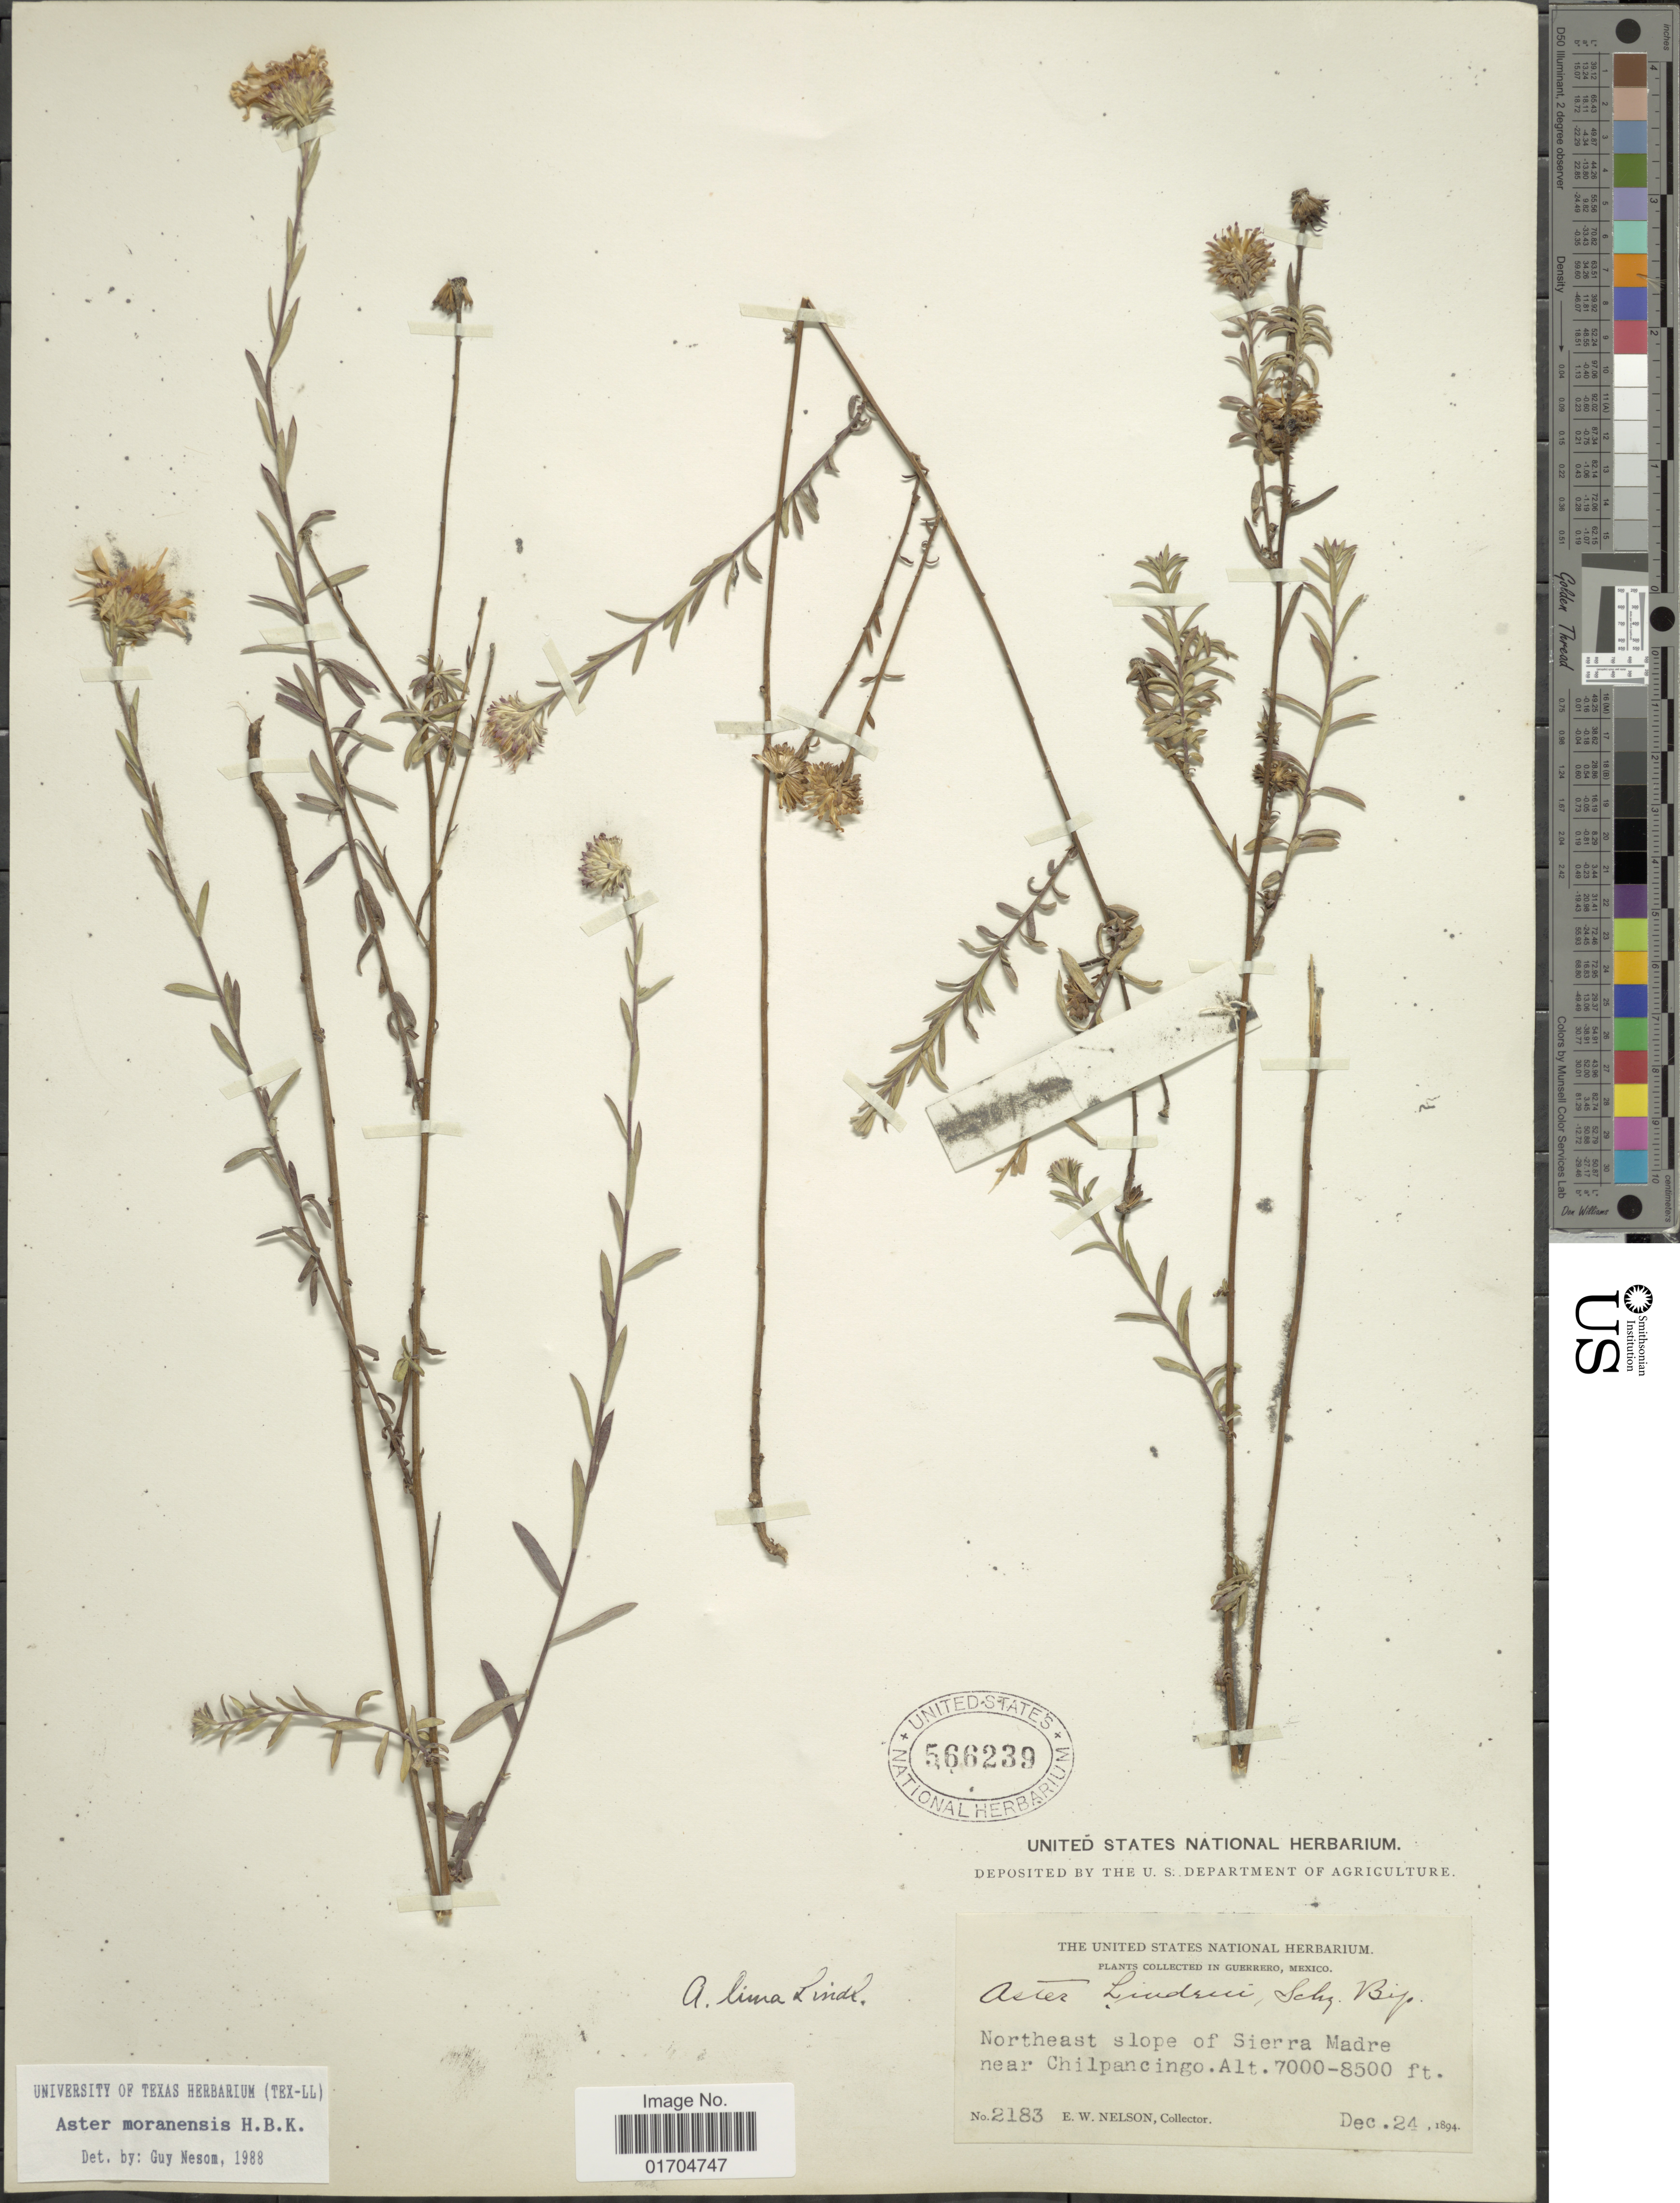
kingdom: Plantae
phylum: Tracheophyta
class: Magnoliopsida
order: Asterales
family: Asteraceae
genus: Symphyotrichum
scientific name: Symphyotrichum moranense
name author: (Kunth) G.L. Nesom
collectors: E. W. Nelson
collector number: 2183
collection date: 1894-12-24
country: Mexico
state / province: Guerrero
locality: Northeast slope of Sierra Madre near Chilpancingo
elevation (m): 2134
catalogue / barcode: US 566239